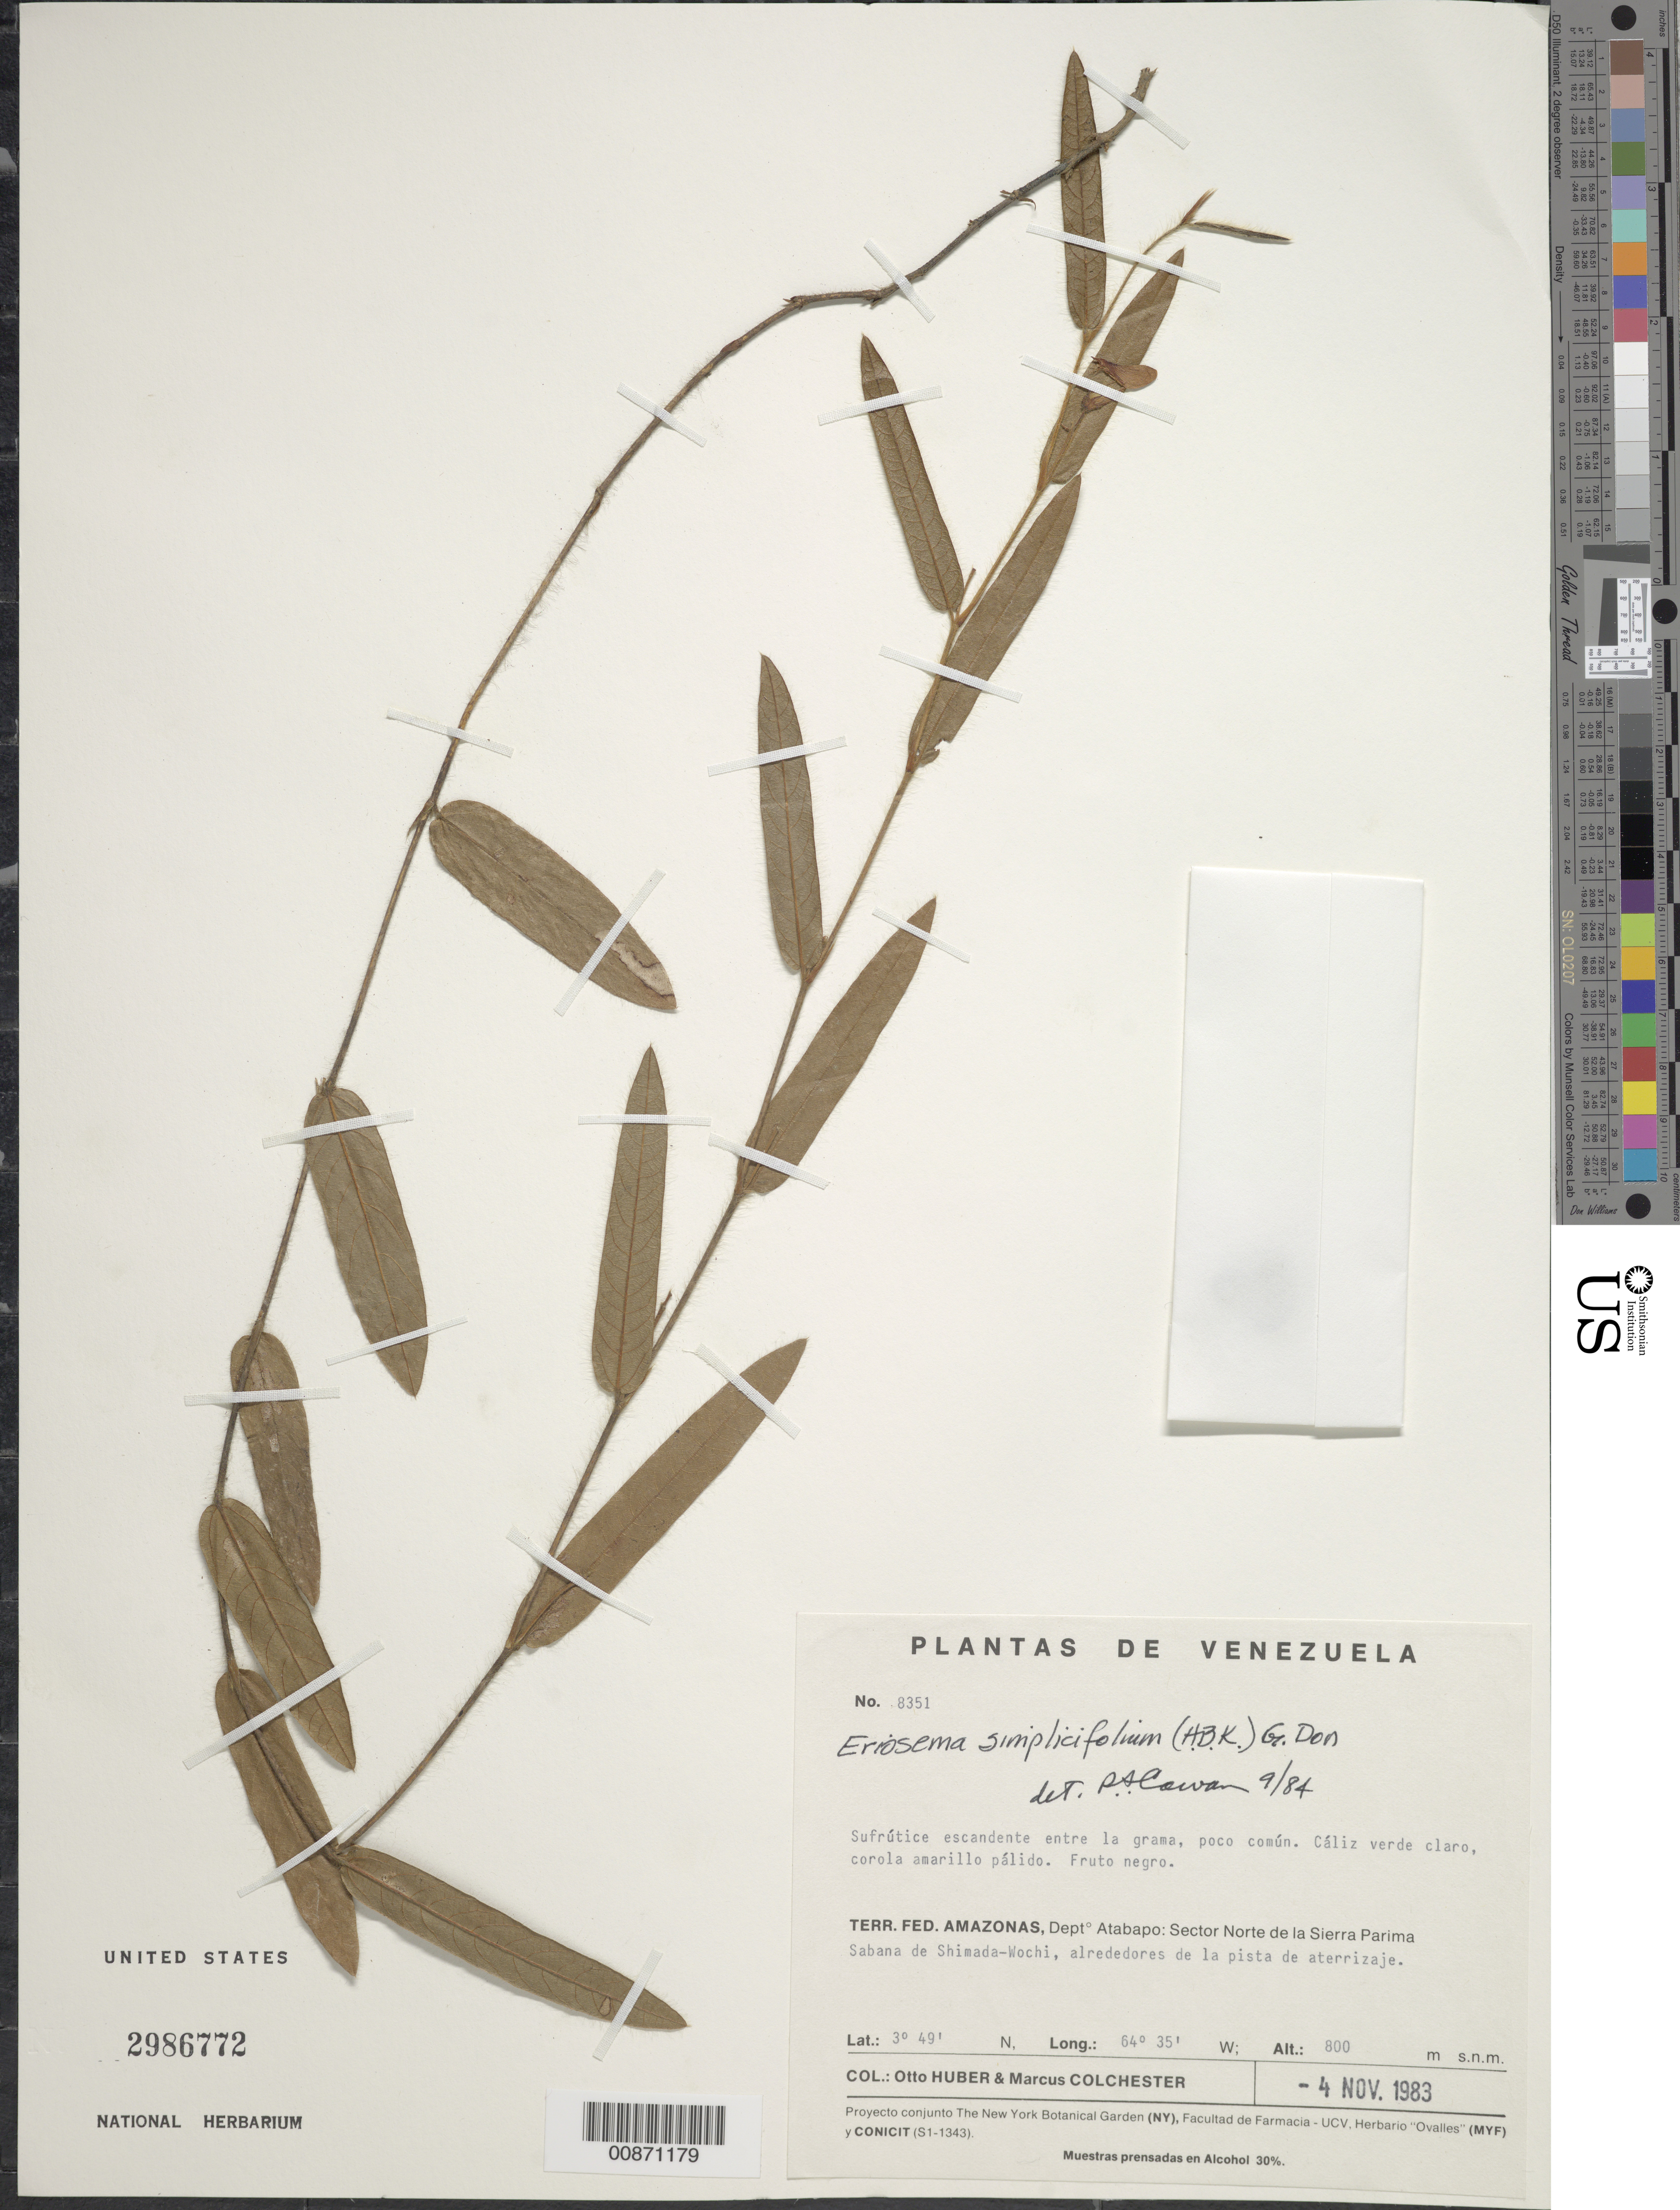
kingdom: Plantae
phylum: Tracheophyta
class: Magnoliopsida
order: Fabales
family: Fabaceae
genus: Eriosema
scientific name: Eriosema simplicifolium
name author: (Kunth) G. Don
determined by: Cowan, R. S.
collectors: O. Huber & M. Colchester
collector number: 8351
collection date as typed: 4-Nov-83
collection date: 1983-11-04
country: Venezuela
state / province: Amazonas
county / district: Atabapo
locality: Sierra Parima, Sector Norte, Sabana de Shimada-Wochi, alrededores de la pista de aterrizaje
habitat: Entre la grama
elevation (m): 800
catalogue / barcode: US 2986772